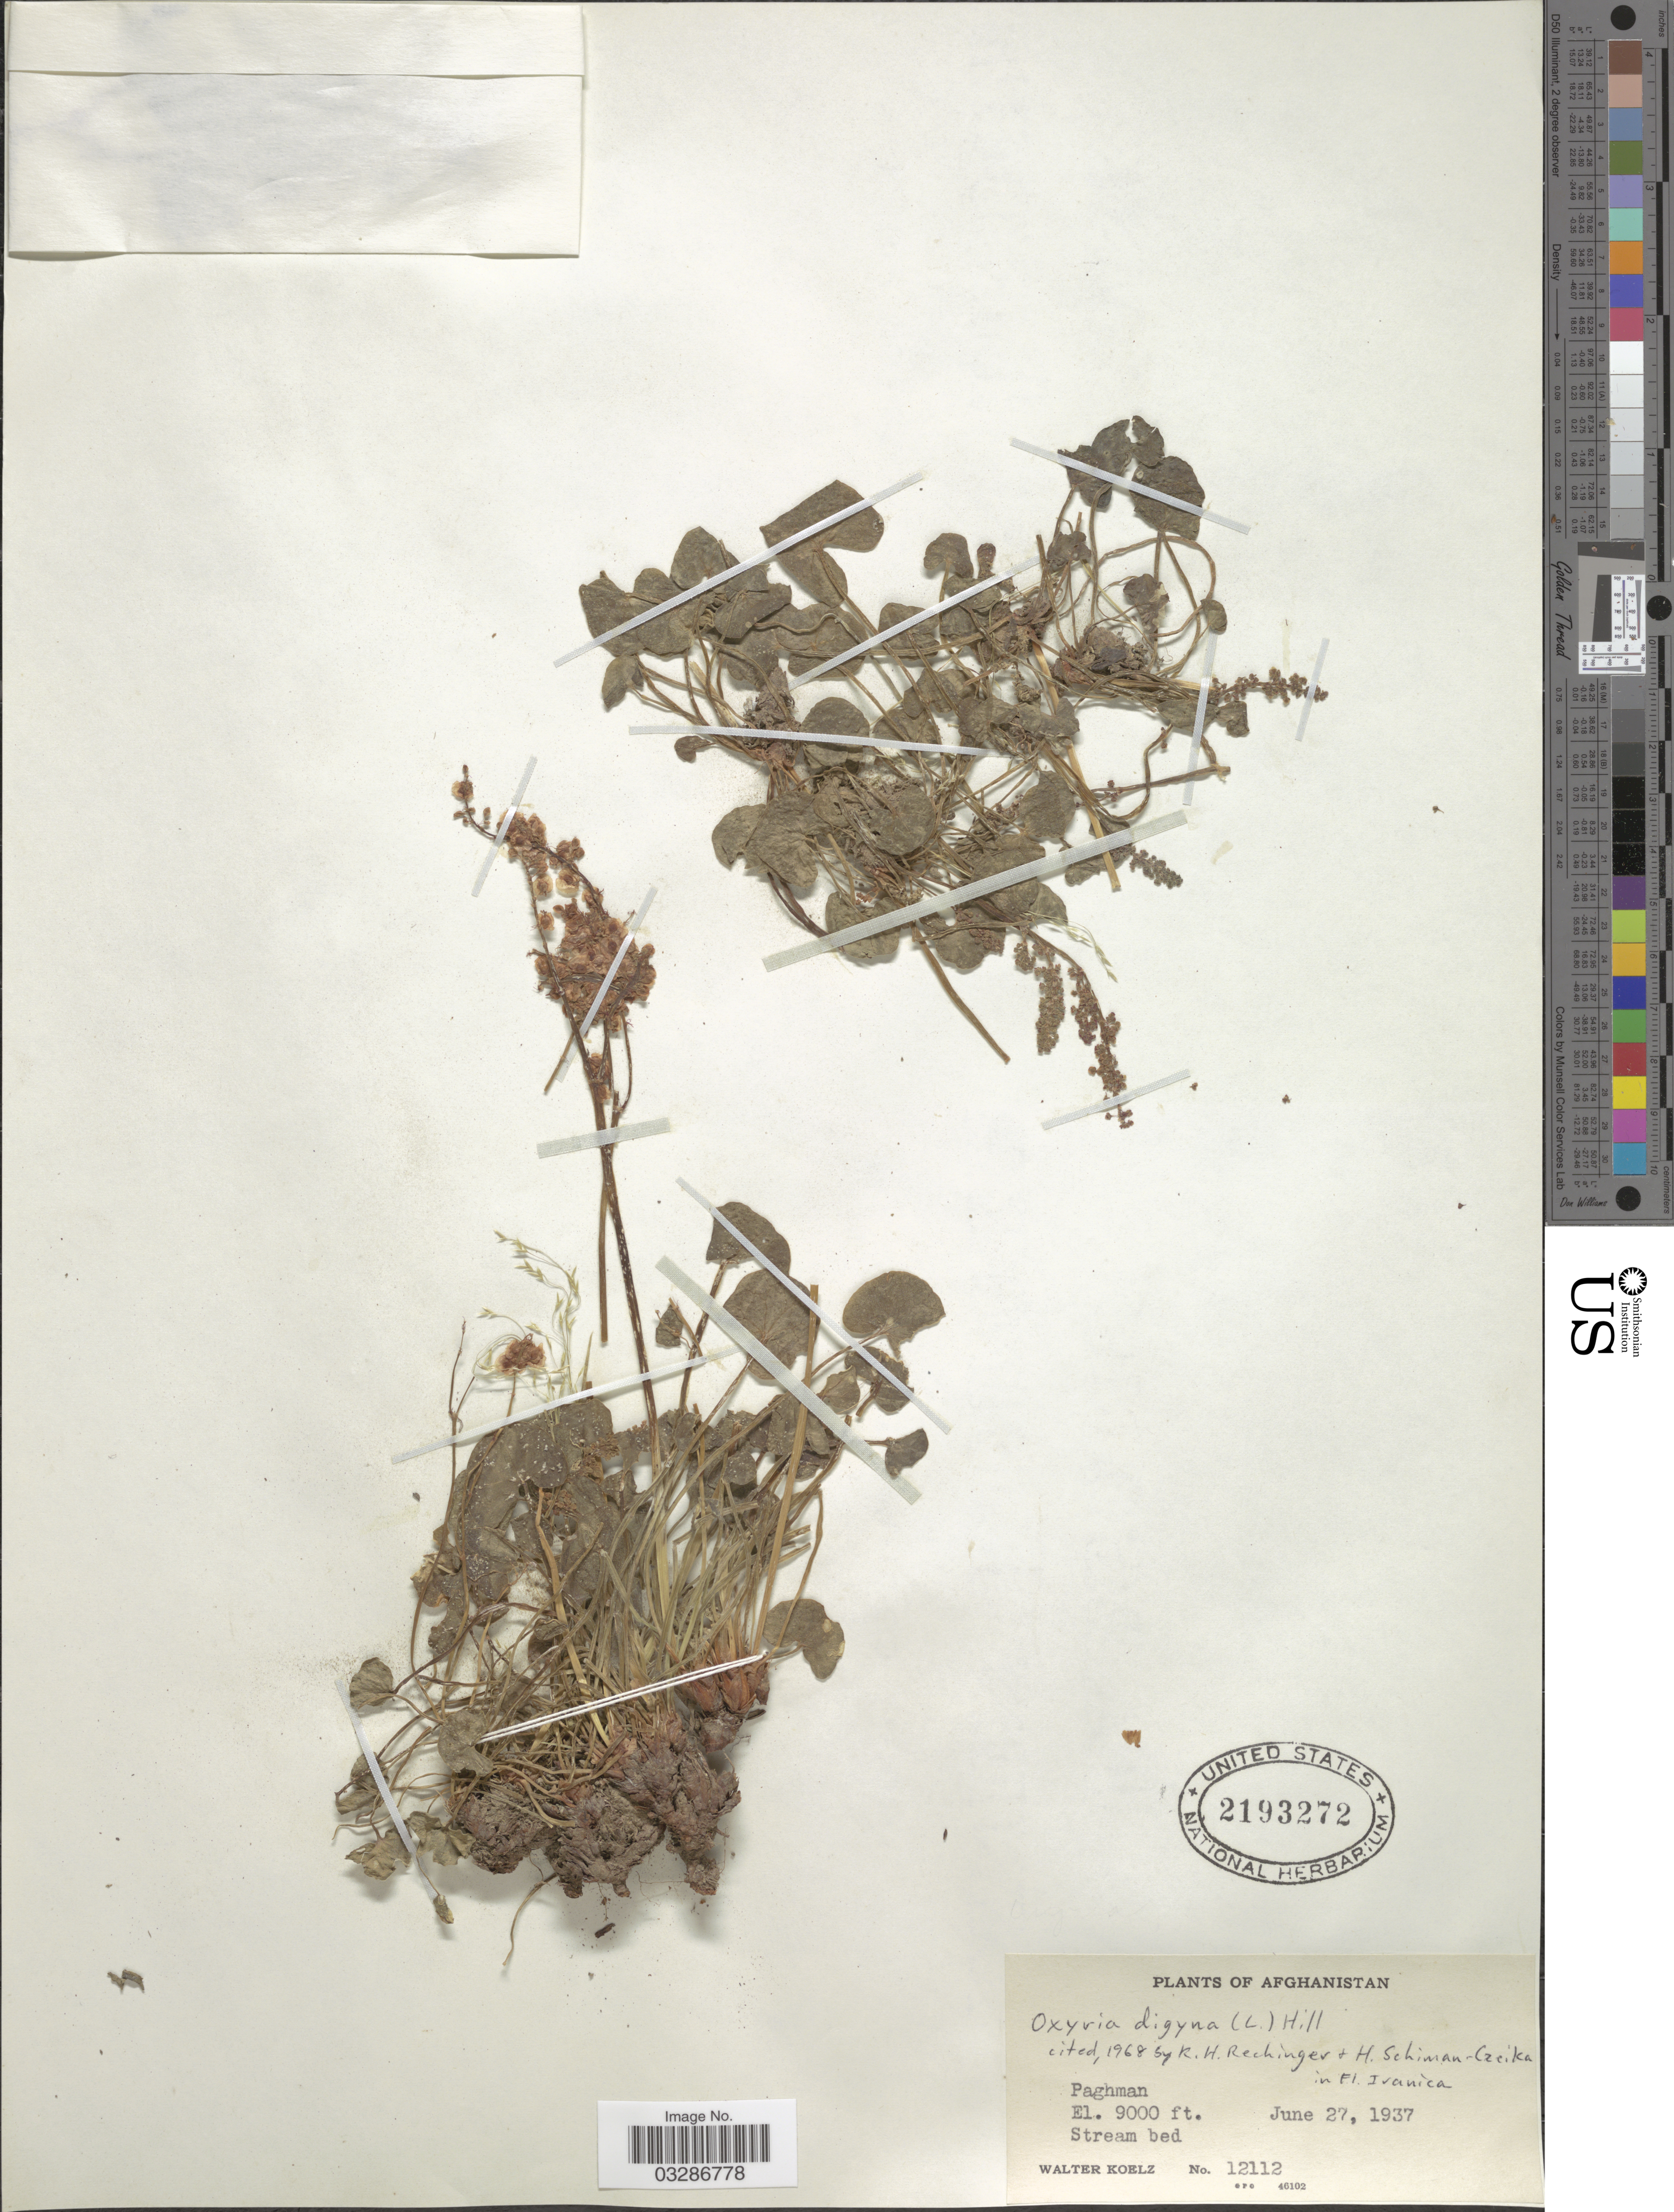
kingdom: Plantae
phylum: Tracheophyta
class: Magnoliopsida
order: Caryophyllales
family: Polygonaceae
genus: Oxyria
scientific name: Oxyria digyna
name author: (L.) Hill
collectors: W. N. Koelz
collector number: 12112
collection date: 1937-06-27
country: Afghanistan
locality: Paghman.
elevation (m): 2743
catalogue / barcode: US 2193272